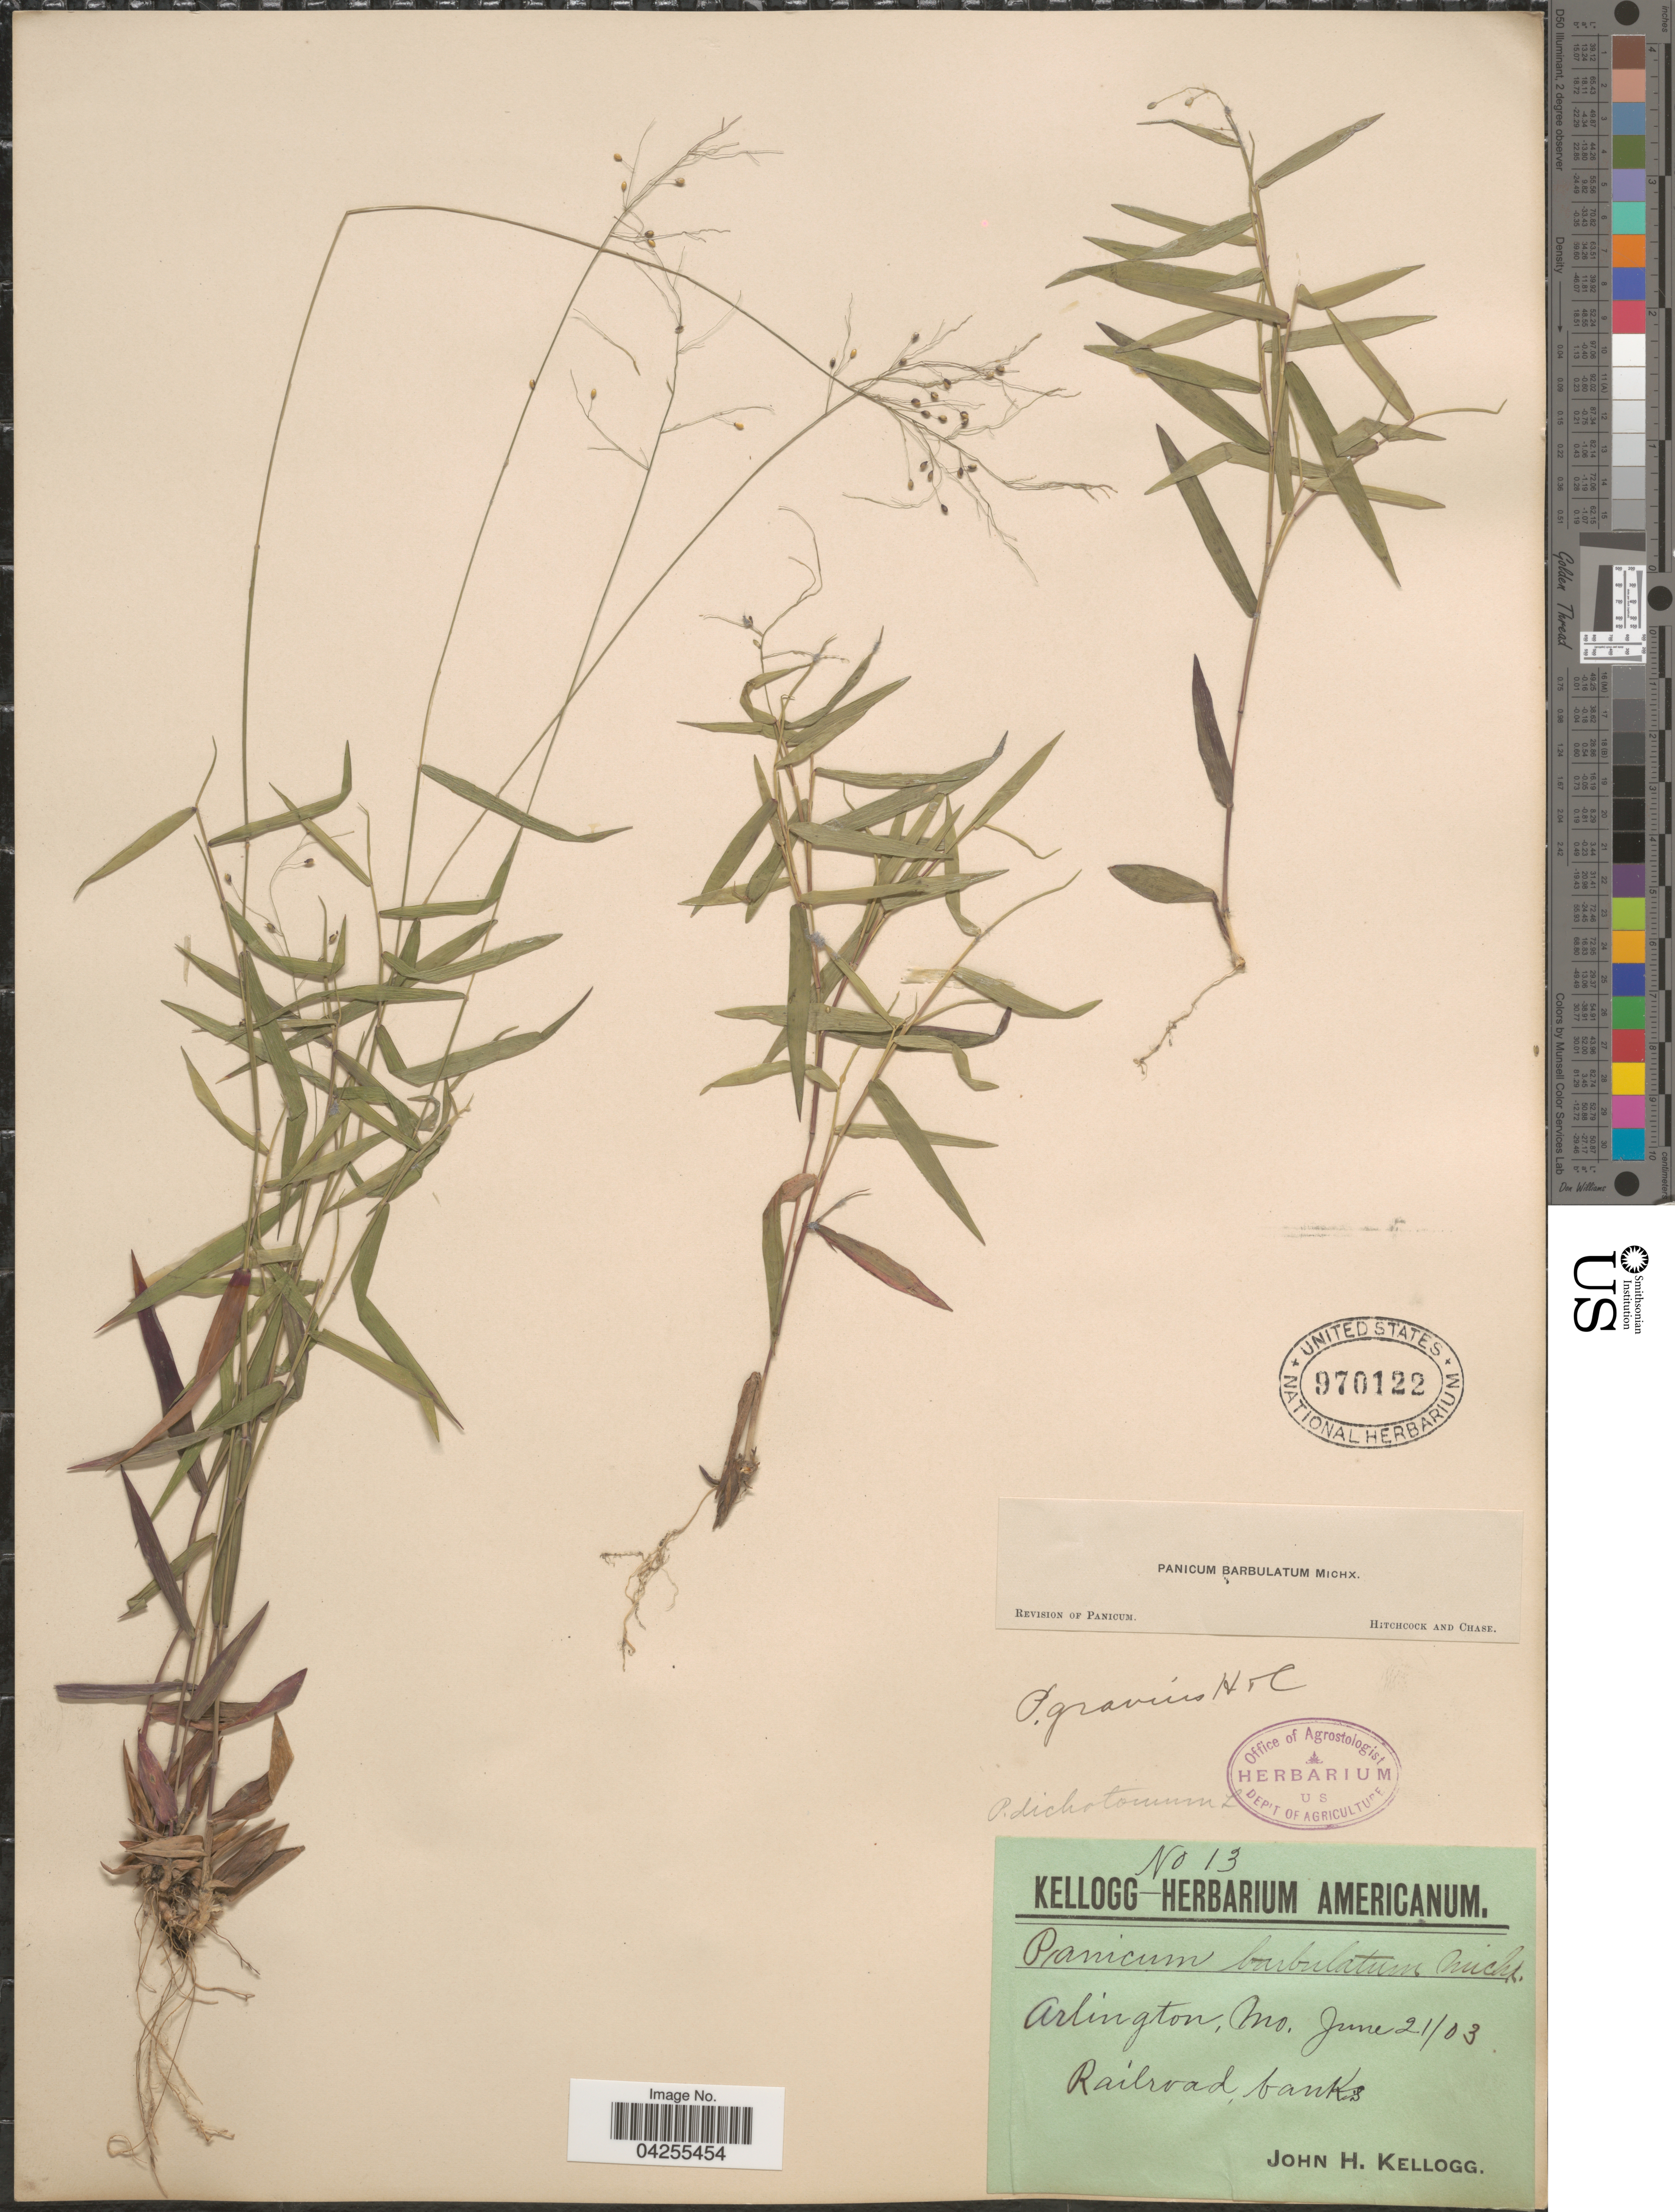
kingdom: Plantae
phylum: Tracheophyta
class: Liliopsida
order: Poales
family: Poaceae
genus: Dichanthelium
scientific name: Dichanthelium dichotomum var. dichotomum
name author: (L.) Gould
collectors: J. H. Kellogg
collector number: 13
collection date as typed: Transcribed d/m/y: 21/6/3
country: United States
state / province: Missouri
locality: Arlington. Railroad banks.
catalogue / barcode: US 970122